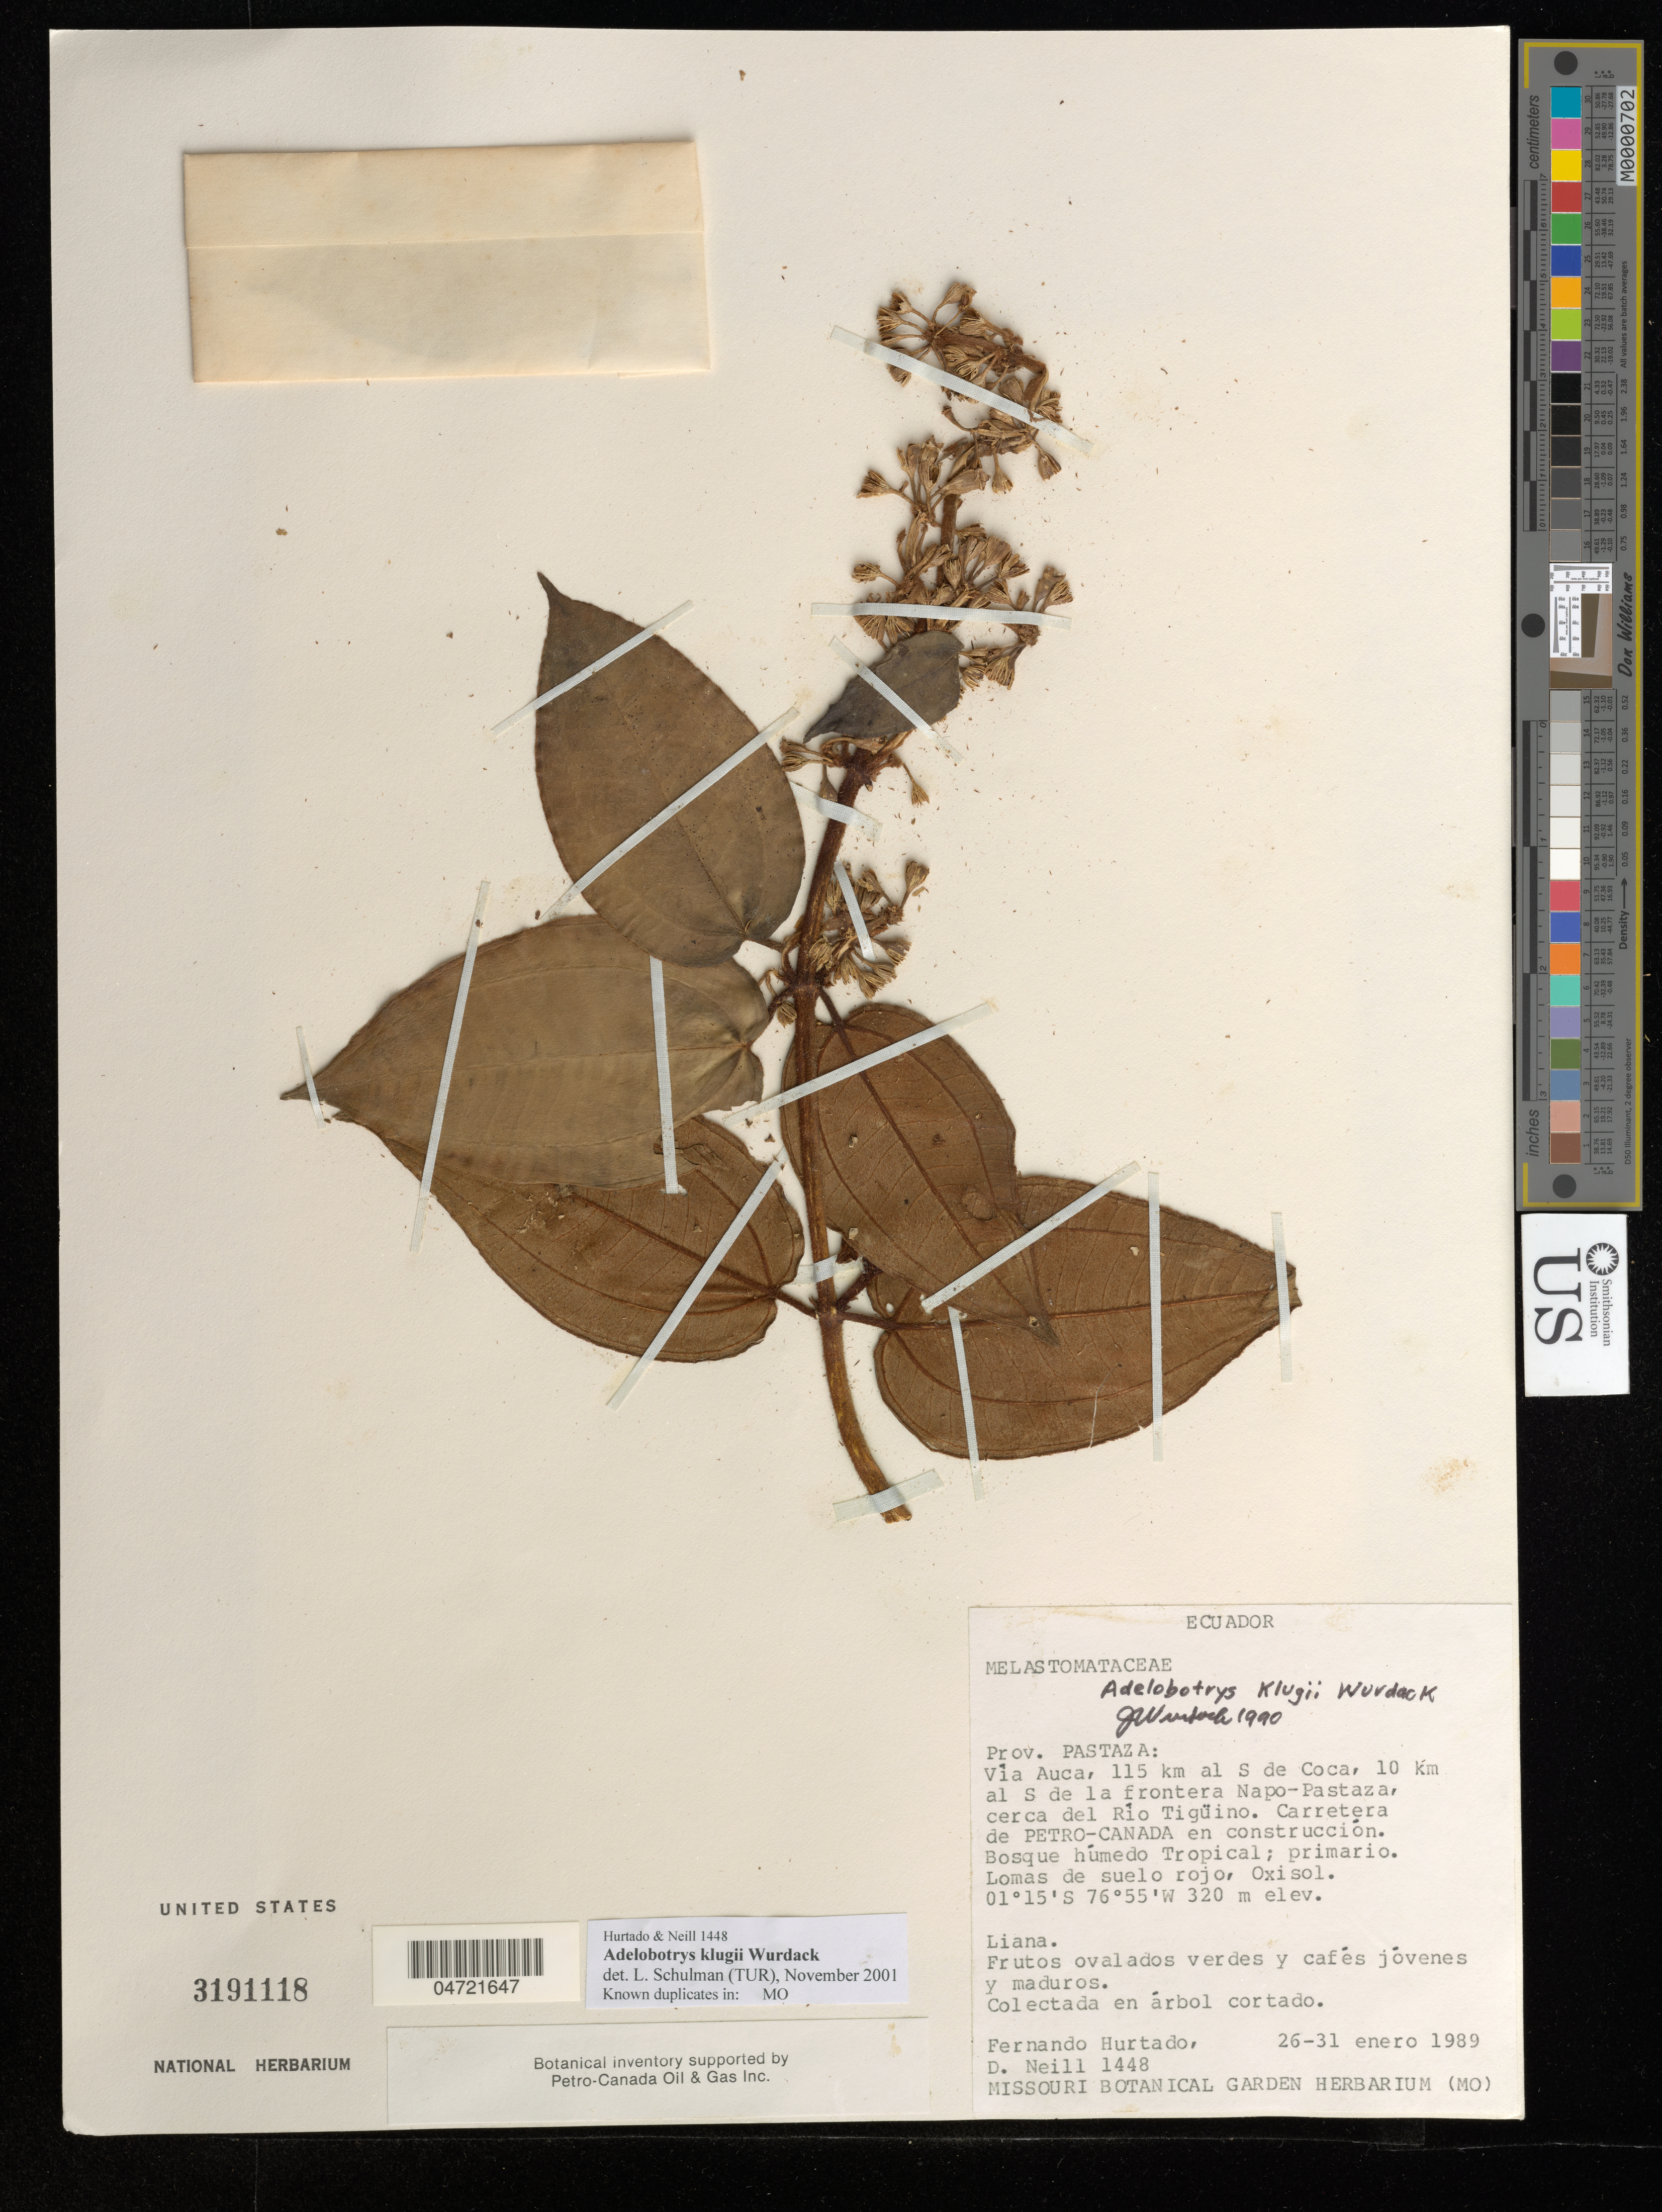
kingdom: Plantae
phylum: Tracheophyta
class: Magnoliopsida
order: Myrtales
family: Melastomataceae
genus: Adelobotrys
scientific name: Adelobotrys klugii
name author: Wurdack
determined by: Schulman, Leif, (TUR), University of Turku (FINLAND)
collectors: F. Hurtado & D. A. Neill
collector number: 1448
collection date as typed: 26 Jan 1989 to 31 Jan 1989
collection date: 1989-01-26/1989-01-31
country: Ecuador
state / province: Pastaza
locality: Vía Auca, 115 km al S de Coca, 10 km al S de la Frontera Napo-Pastaza, Cerca del Río Tiguino, Carretera de PETRO-CANADA en construcción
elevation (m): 320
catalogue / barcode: US 3191118